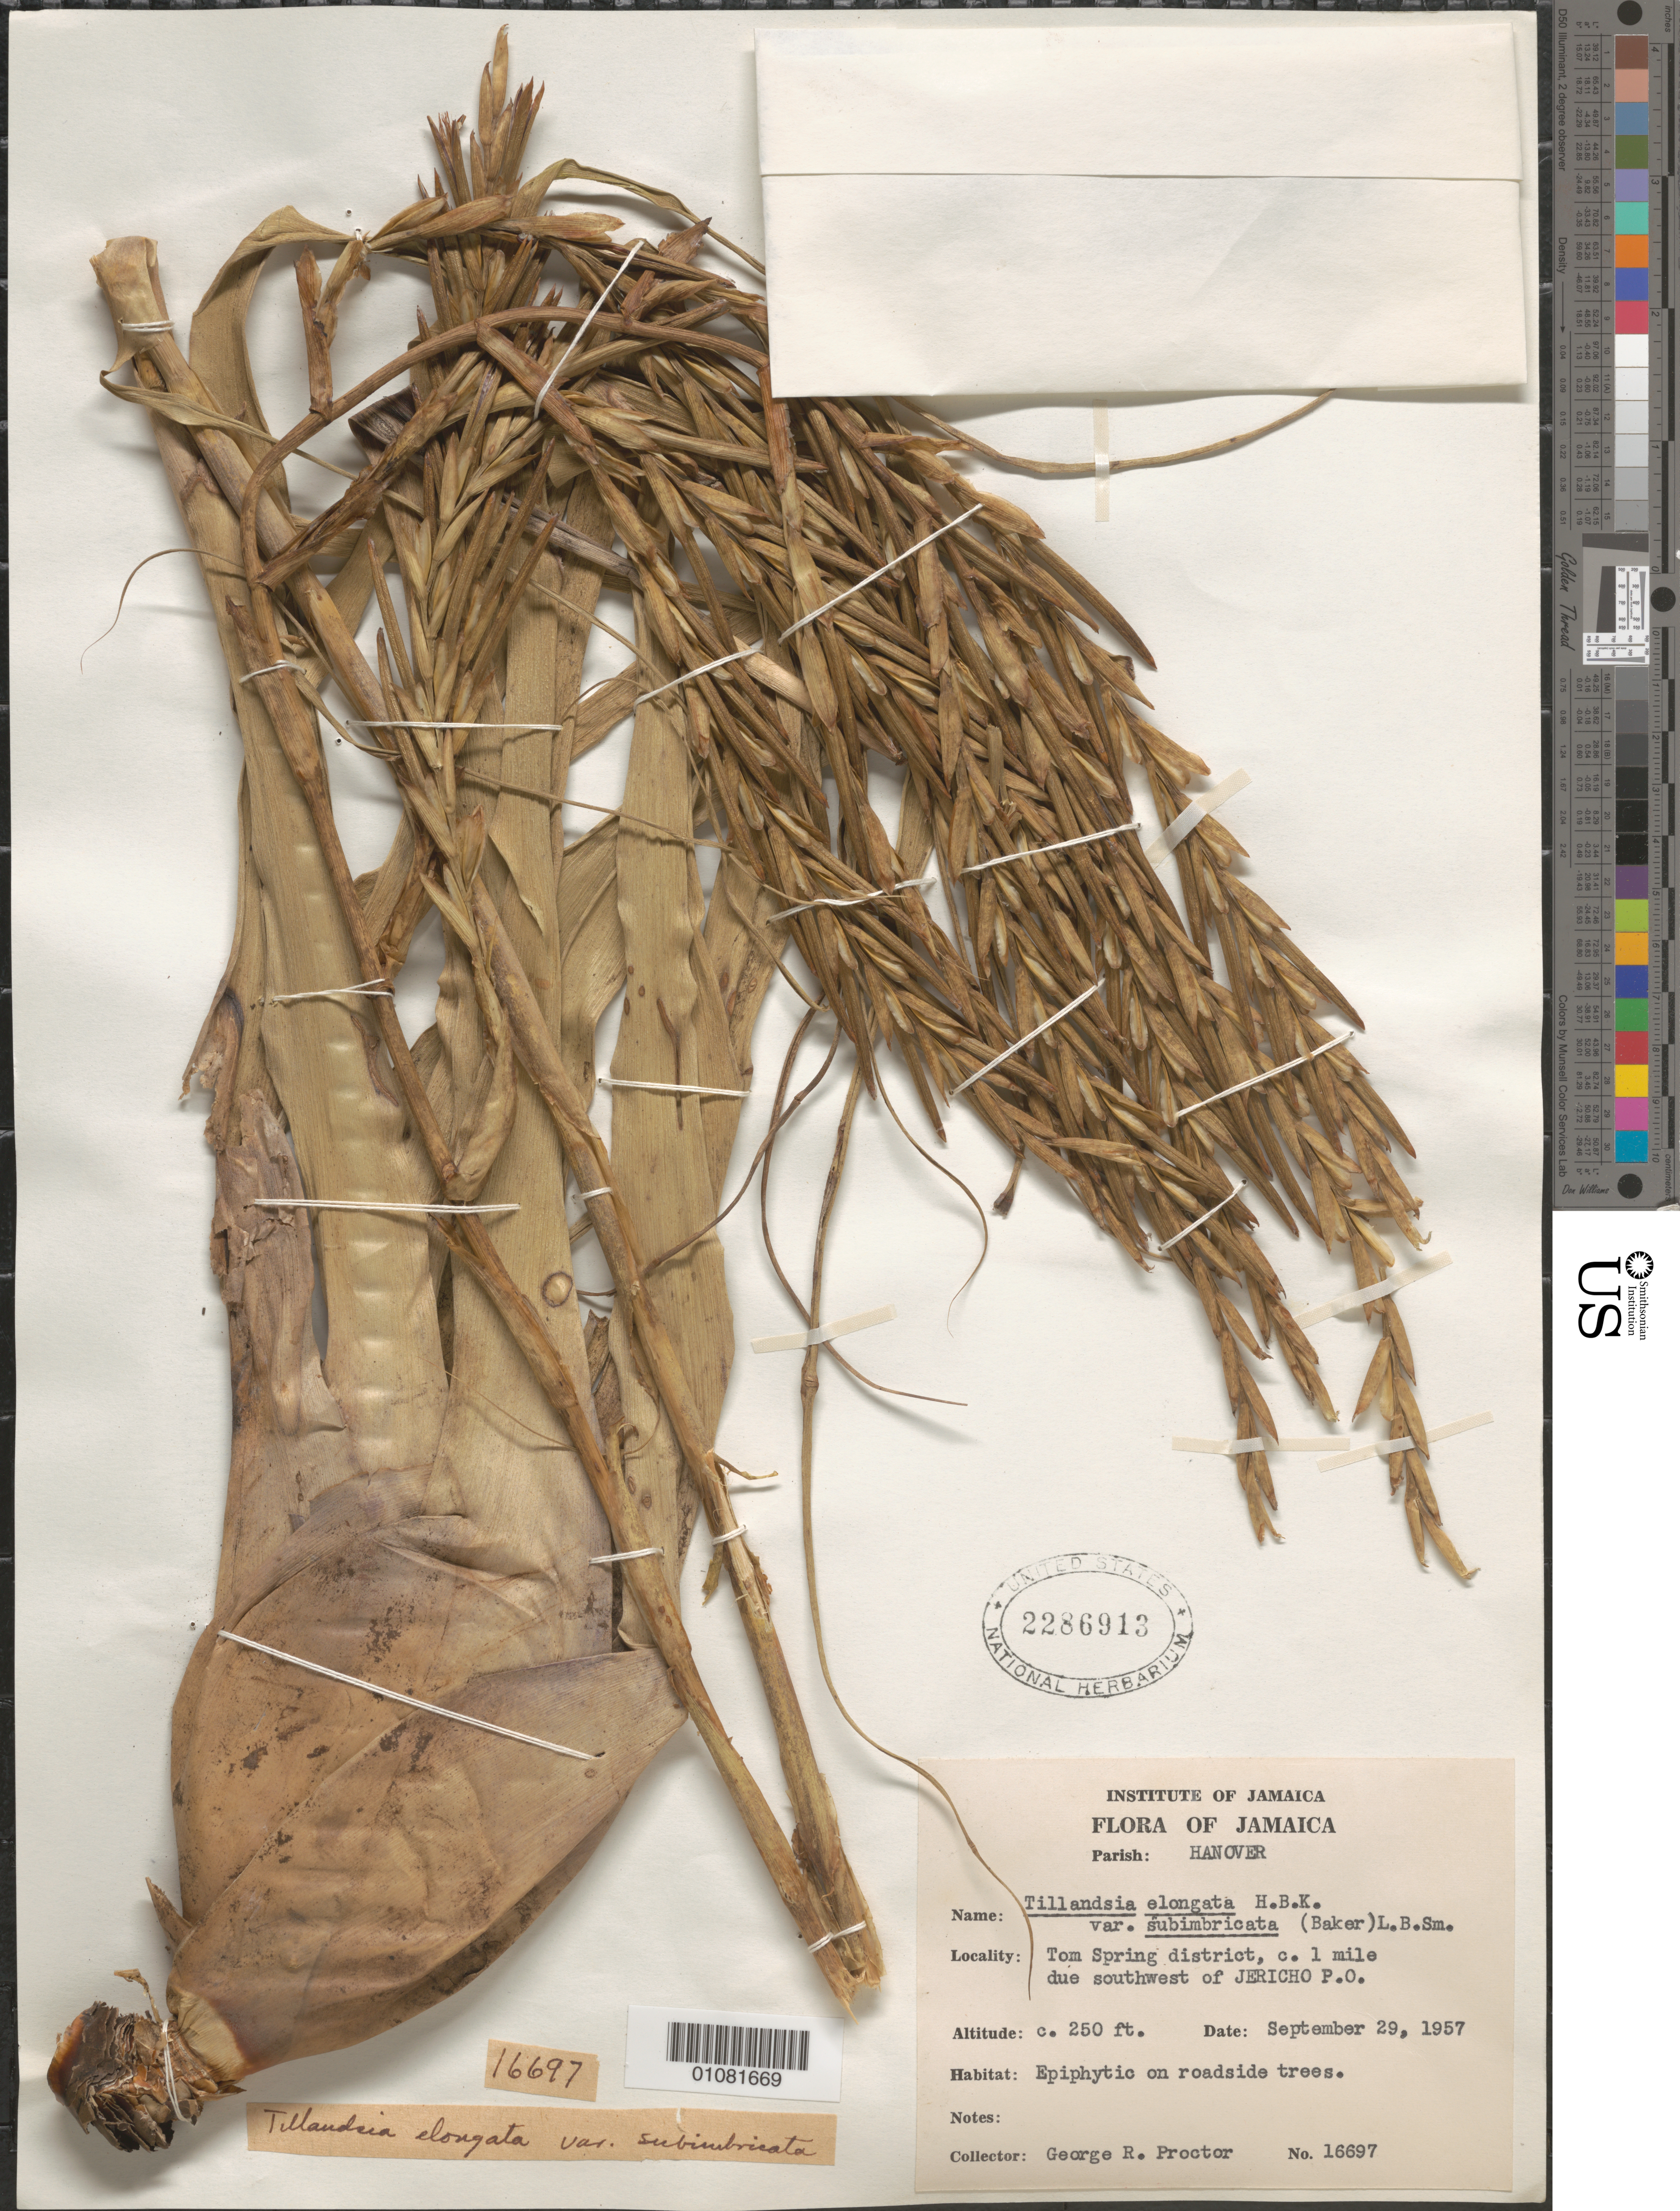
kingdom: Plantae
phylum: Tracheophyta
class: Liliopsida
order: Poales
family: Bromeliaceae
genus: Tillandsia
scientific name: Tillandsia elongata var. subimbricata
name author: (Baker) L.B. Sm.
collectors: G. R. Proctor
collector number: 16697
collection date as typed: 29 Sep 1957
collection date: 1957-09-29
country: Jamaica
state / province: Hanover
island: Jamaica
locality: Tom Spring district, c. 1 mile due southwest of Jericho P.O. Epiphytic on roadside trees.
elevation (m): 76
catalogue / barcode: US 2286913